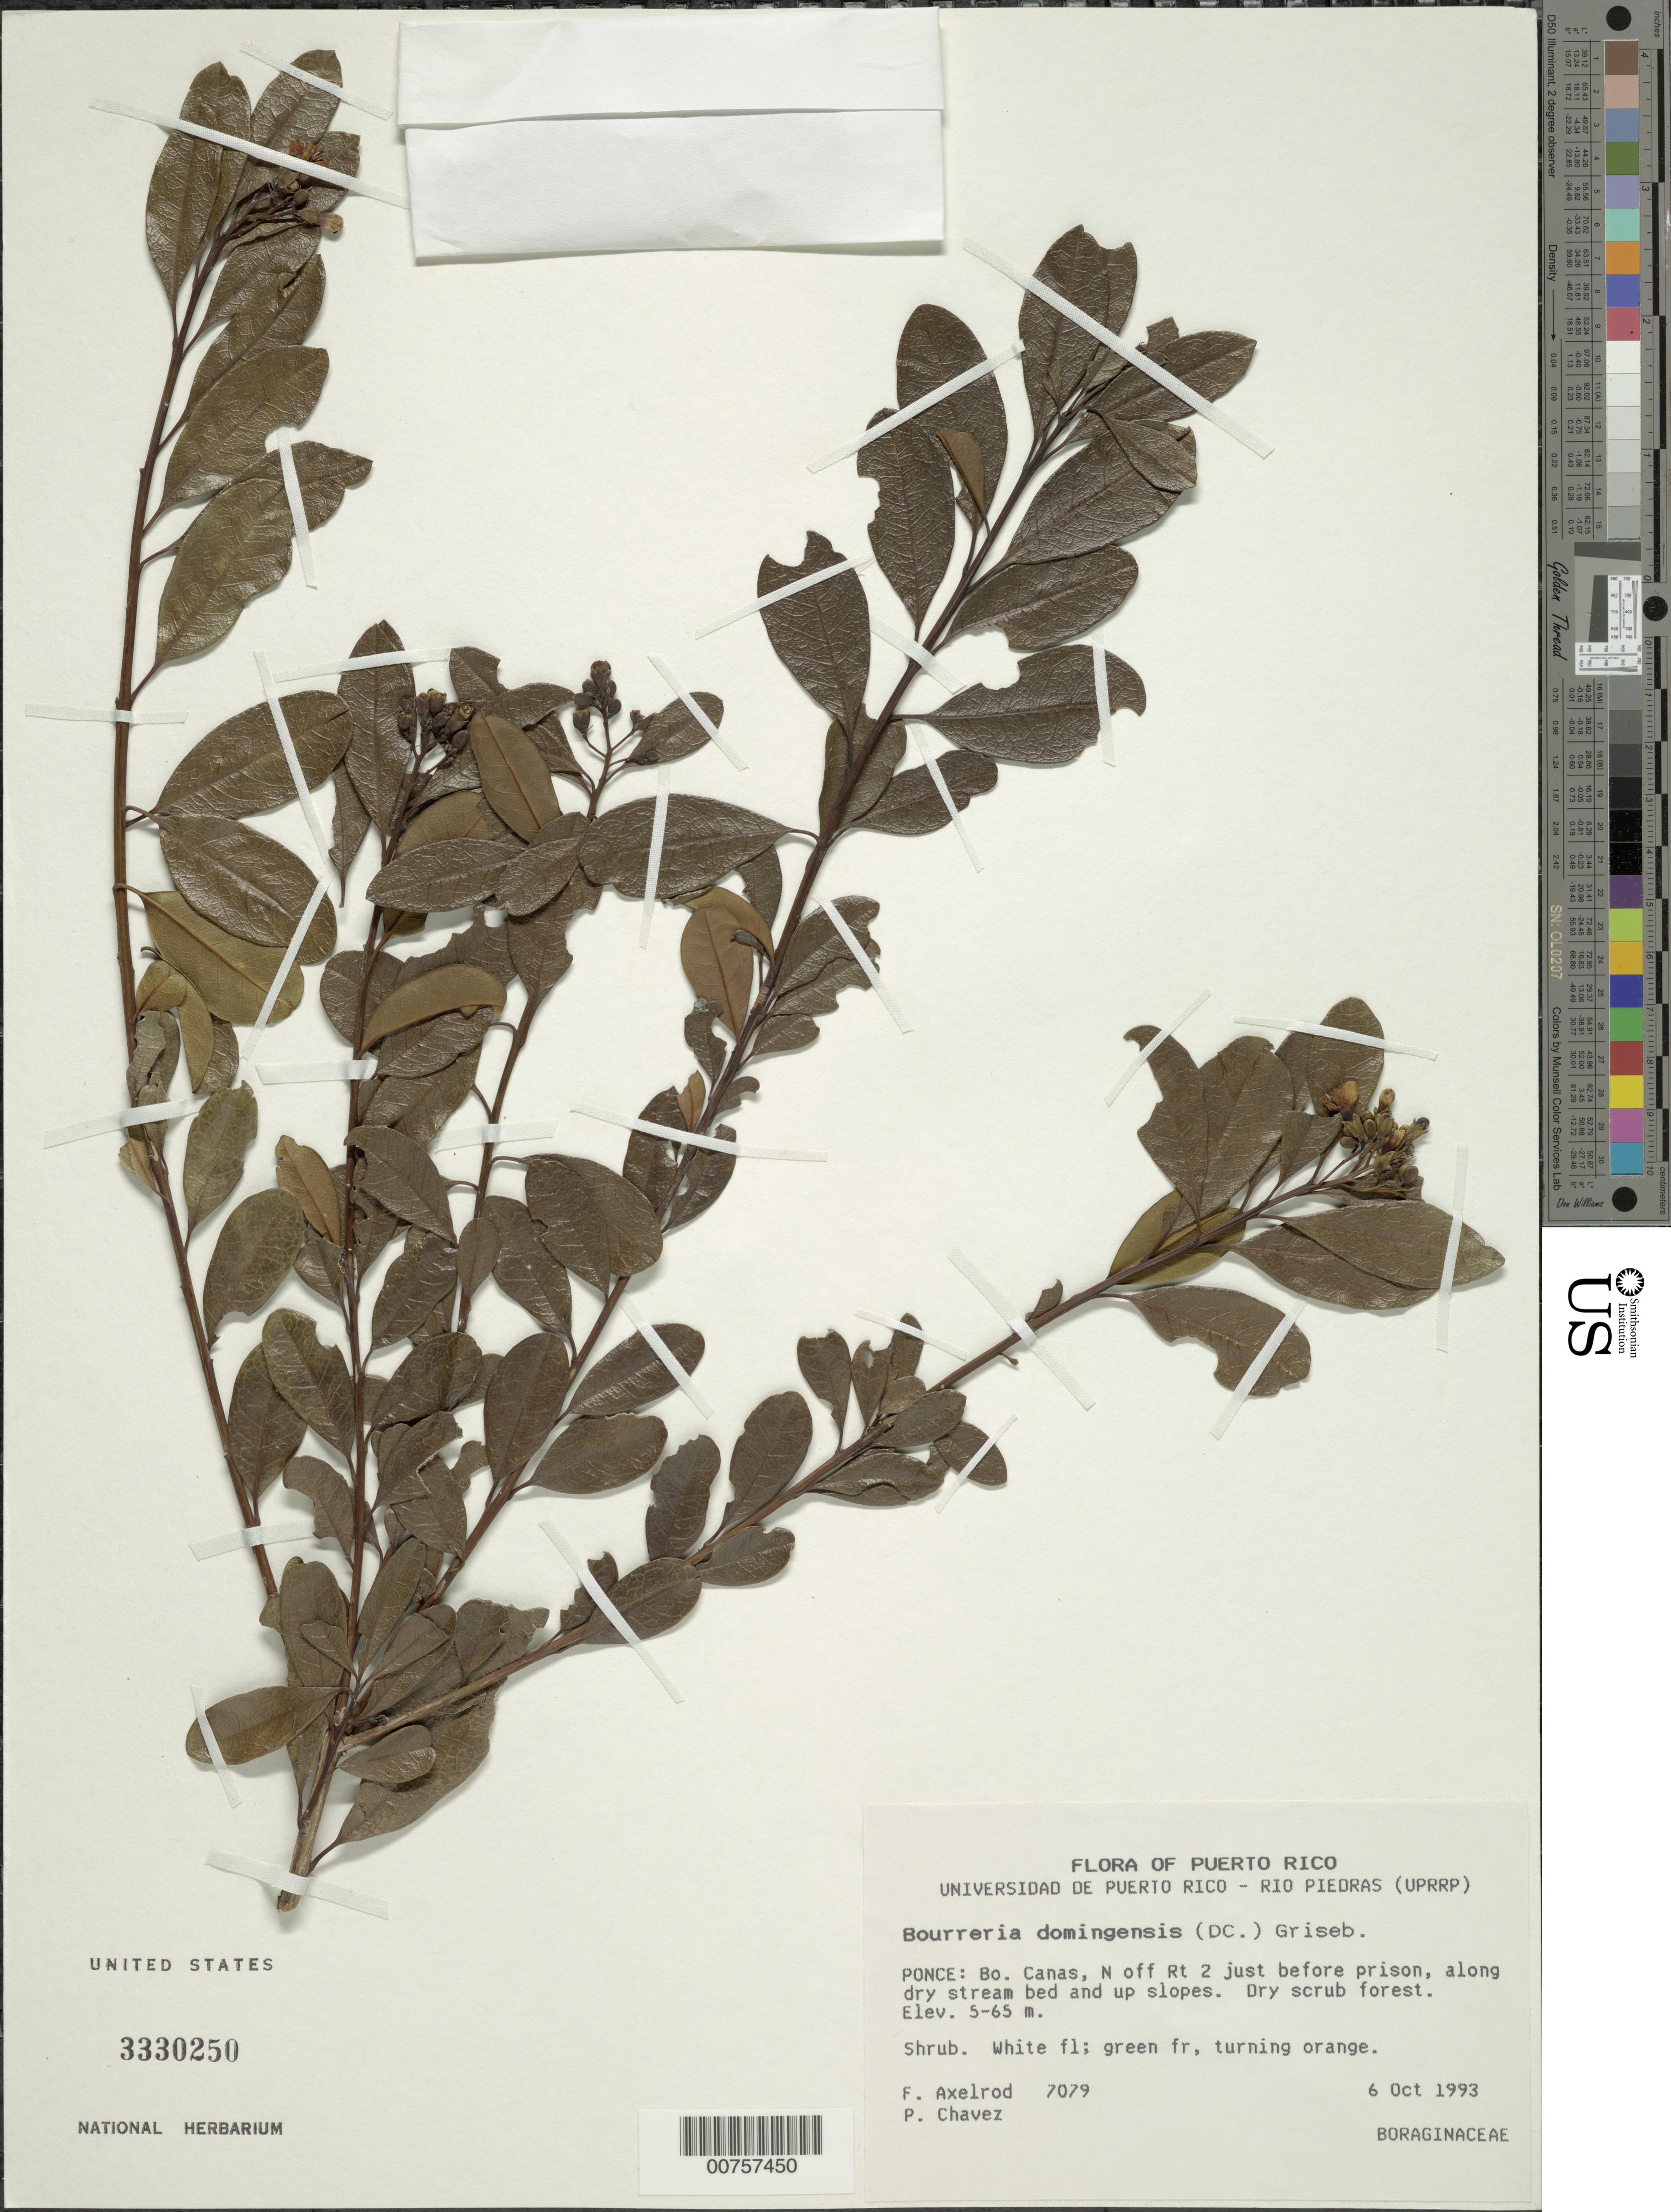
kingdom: Plantae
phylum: Tracheophyta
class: Magnoliopsida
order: Boraginales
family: Ehretiaceae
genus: Bourreria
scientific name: Bourreria domingensis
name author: (DC.) Griseb.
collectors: F. S. Axelrod & P. Chavez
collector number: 7079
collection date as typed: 06 Oct 1993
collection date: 1993-10-06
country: Puerto Rico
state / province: Ponce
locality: Ponce: Bo. Canas, N off Rt 2 just before prison, along dry stream bed and up slopes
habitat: Dry scrub forest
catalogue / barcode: US 3330250